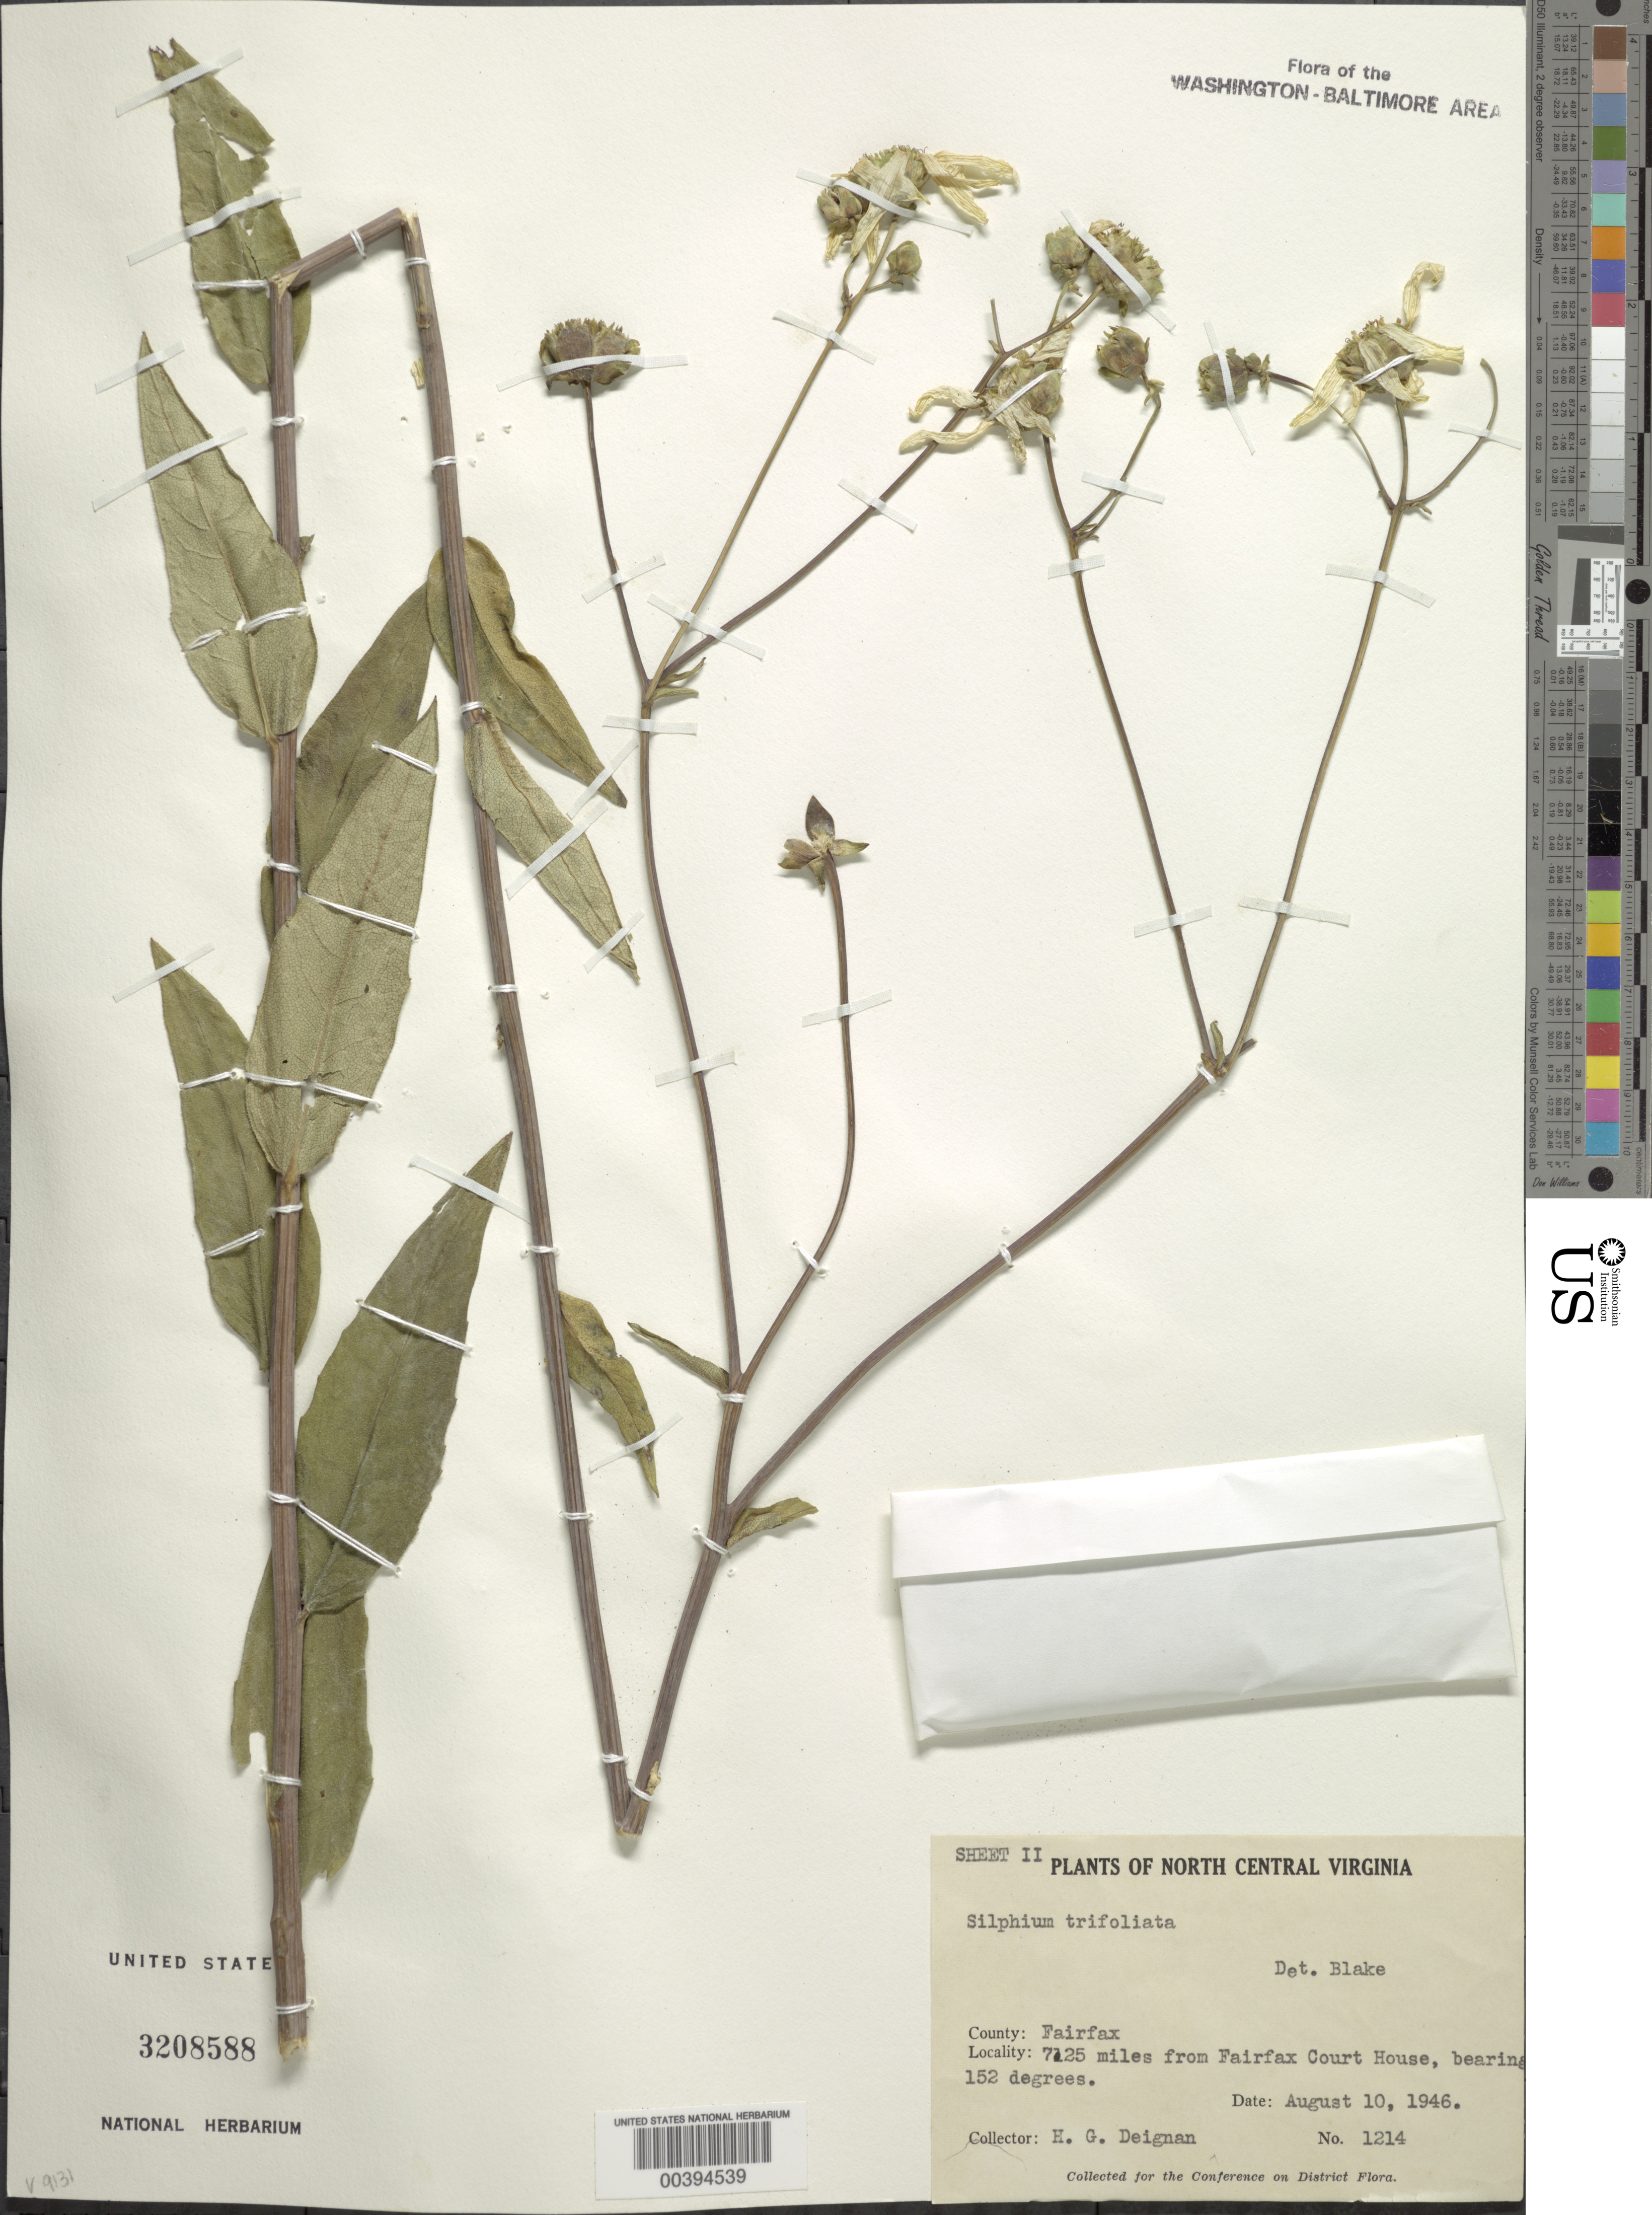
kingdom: Plantae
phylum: Tracheophyta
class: Magnoliopsida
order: Asterales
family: Asteraceae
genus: Silphium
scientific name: Silphium asteriscus var. trifoliatum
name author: (L.) Clevinger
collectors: H. Deignan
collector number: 1214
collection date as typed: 10 Aug 1946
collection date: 1946-08-10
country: United States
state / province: Virginia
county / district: Fairfax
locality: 7.25 M from Fairfax Court House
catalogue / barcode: US 3208588